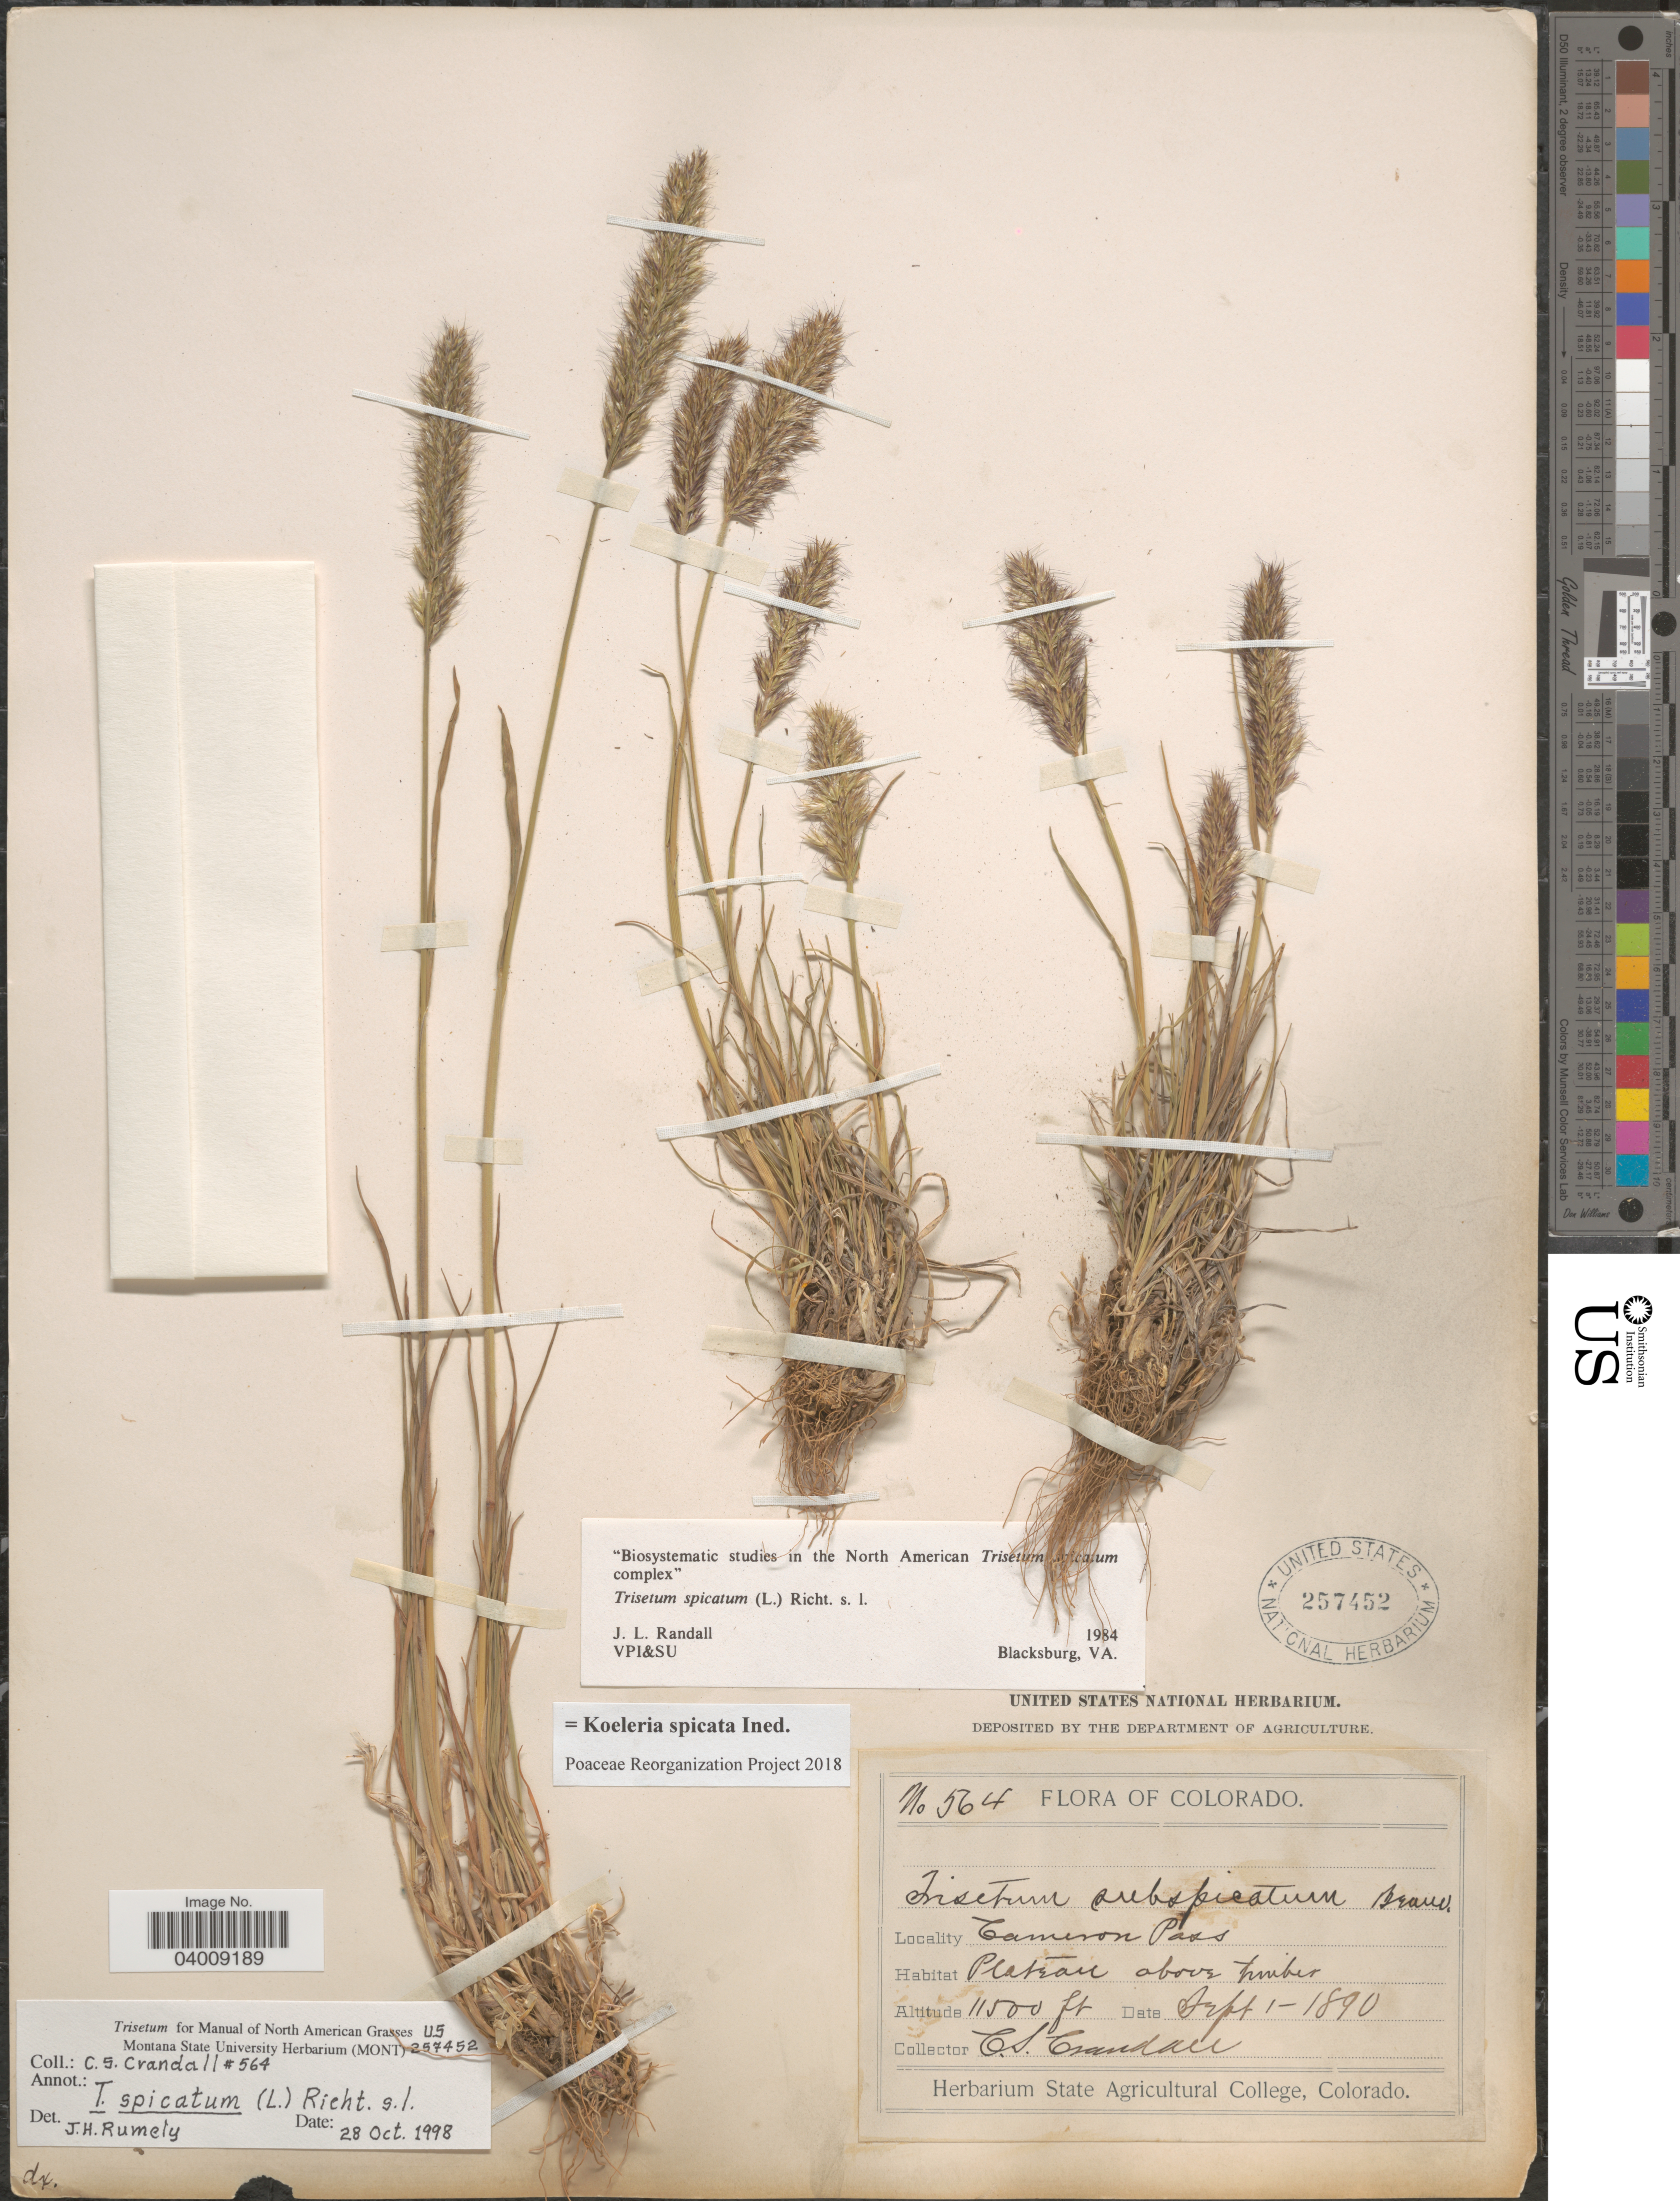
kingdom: Plantae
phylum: Tracheophyta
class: Liliopsida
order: Poales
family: Poaceae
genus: Koeleria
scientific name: Koeleria spicata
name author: (L.) Barberá et al.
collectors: C. Crandall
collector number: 564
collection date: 1890-09-01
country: United States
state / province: Colorado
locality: Cameron Pass.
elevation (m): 3505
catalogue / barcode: US 257452